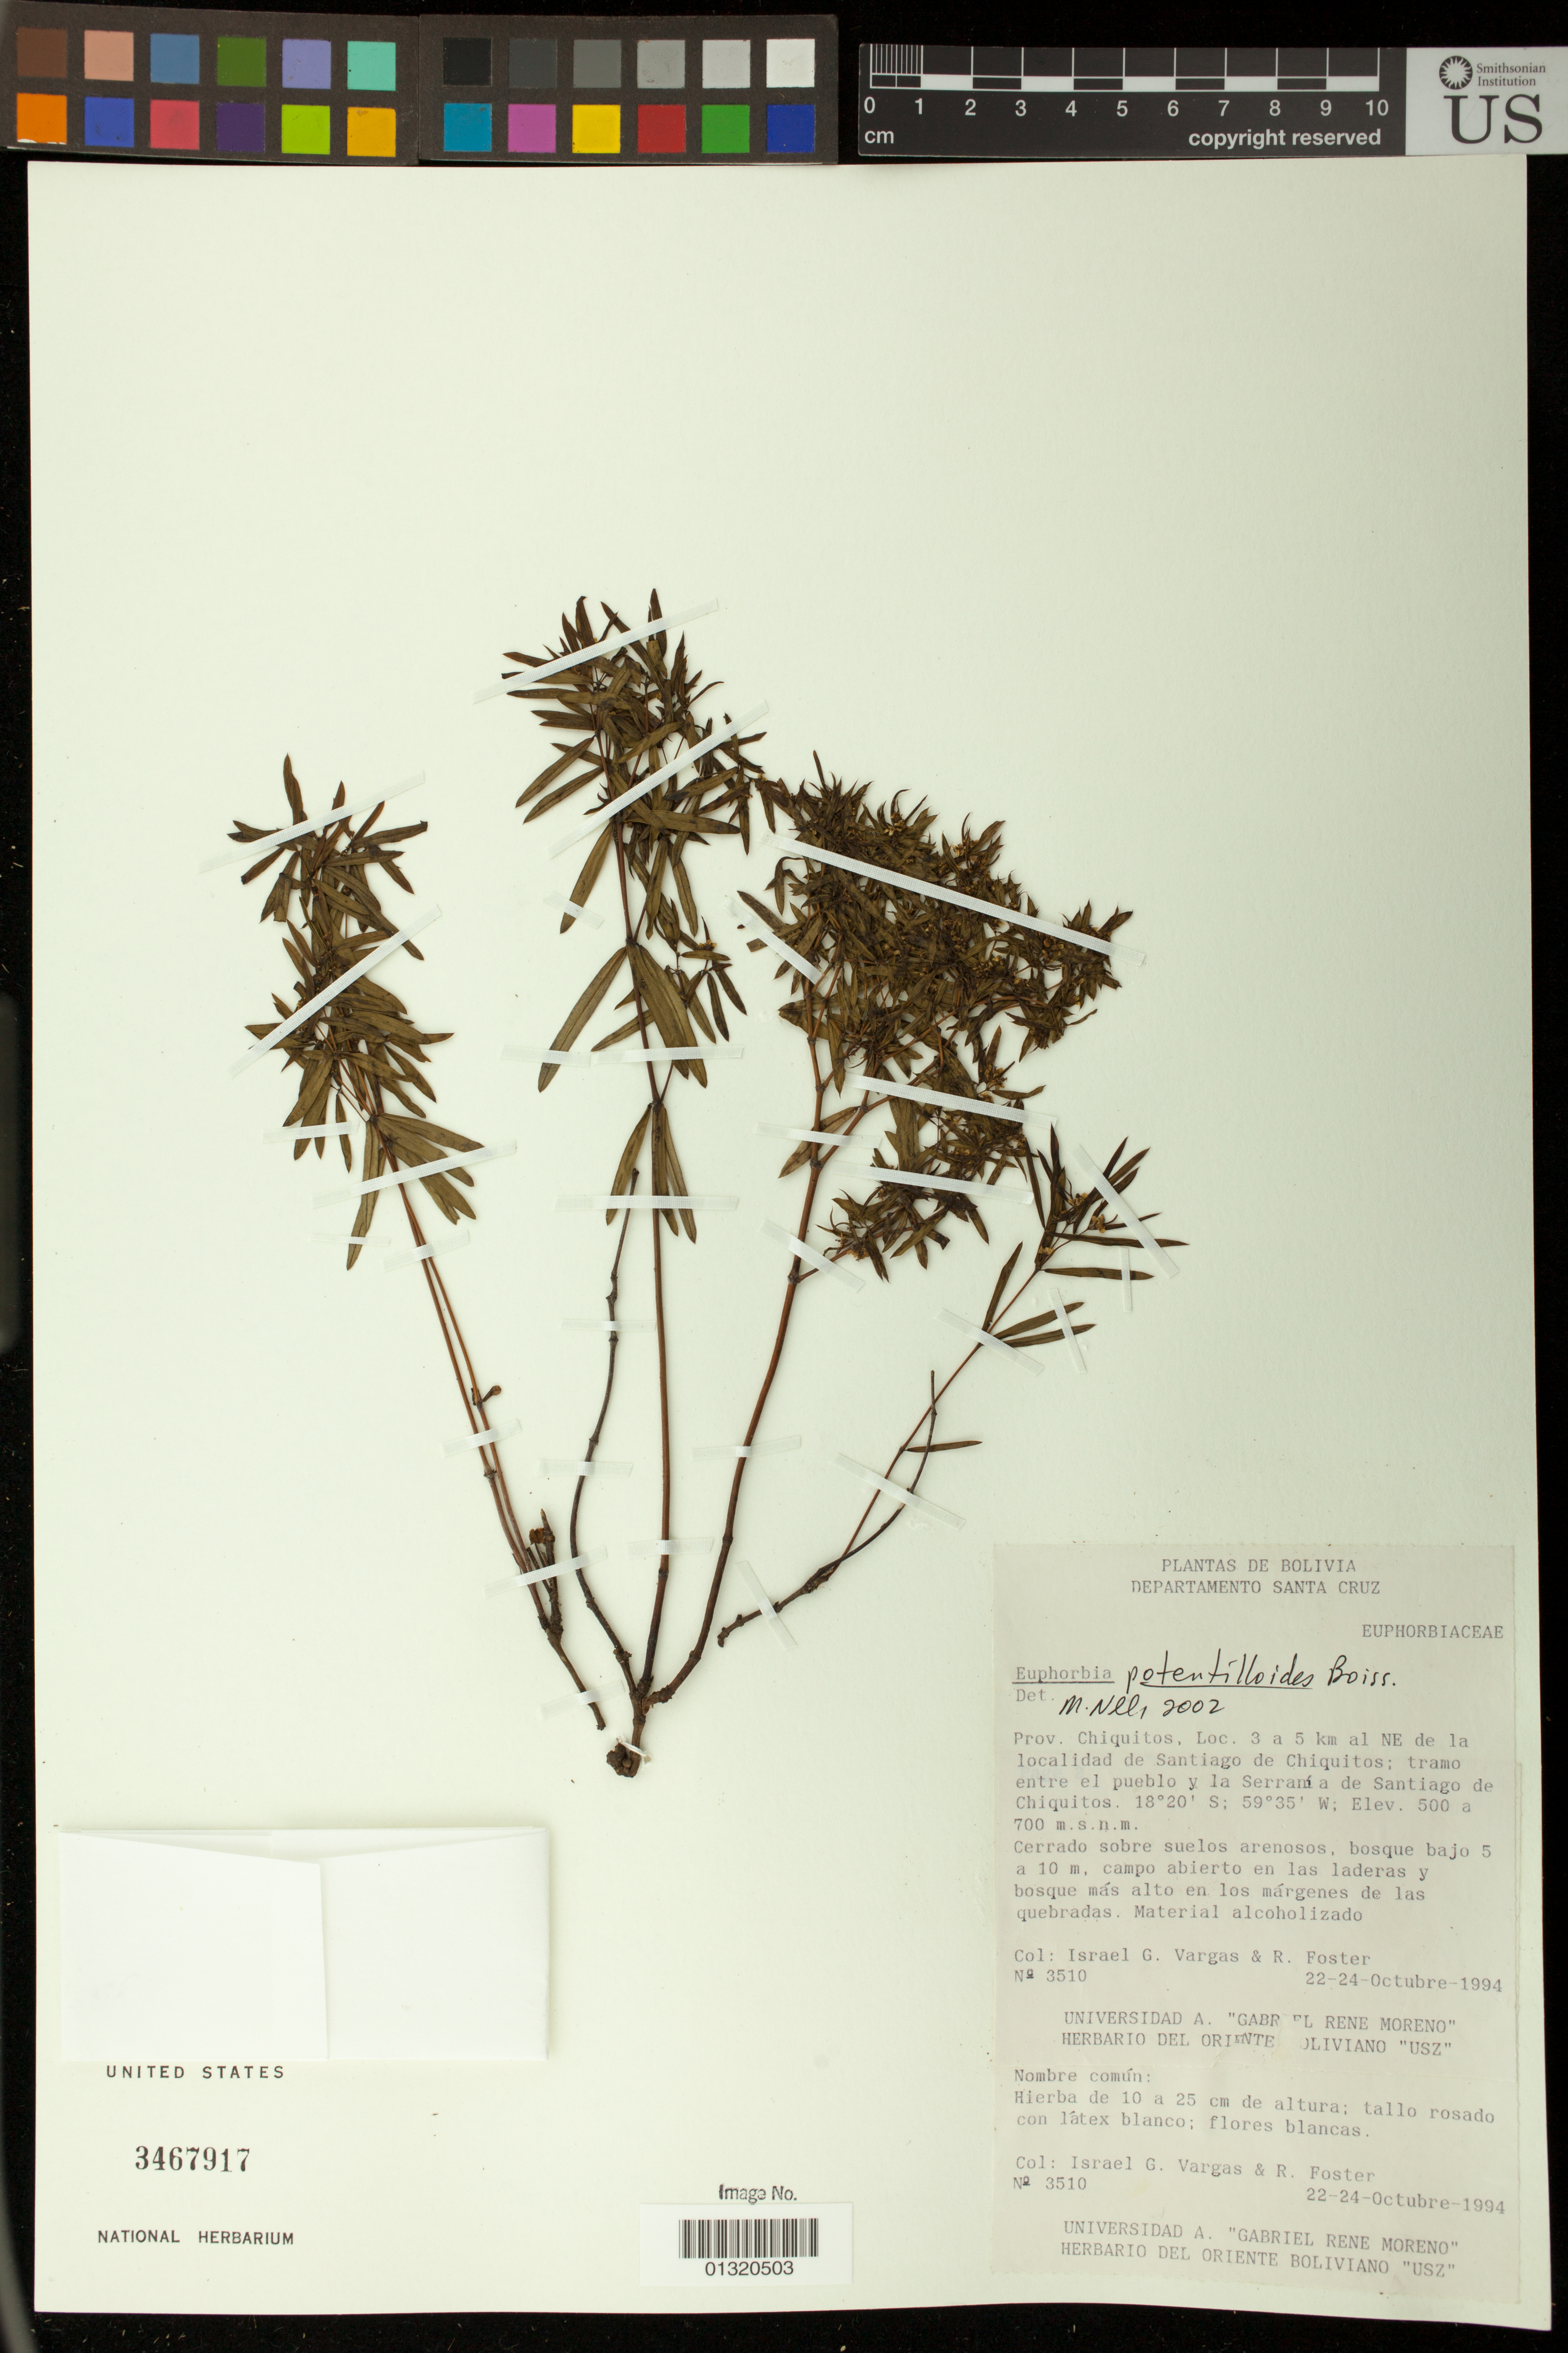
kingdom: Plantae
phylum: Tracheophyta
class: Magnoliopsida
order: Malpighiales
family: Euphorbiaceae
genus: Euphorbia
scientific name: Euphorbia potentilloides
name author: Boiss.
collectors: I. G. Vargas C. & R. Foster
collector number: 3510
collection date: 1994-10-22/1994-10-24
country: Bolivia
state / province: Santa Cruz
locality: Prov. Chiquitos. Loc. 3 a 5 km al NE de la localidad de Santiago de Chiquitos; tramo entre el pueblo y la Serraní a de Santiago de Chiquitos.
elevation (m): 500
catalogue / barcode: US 3467917